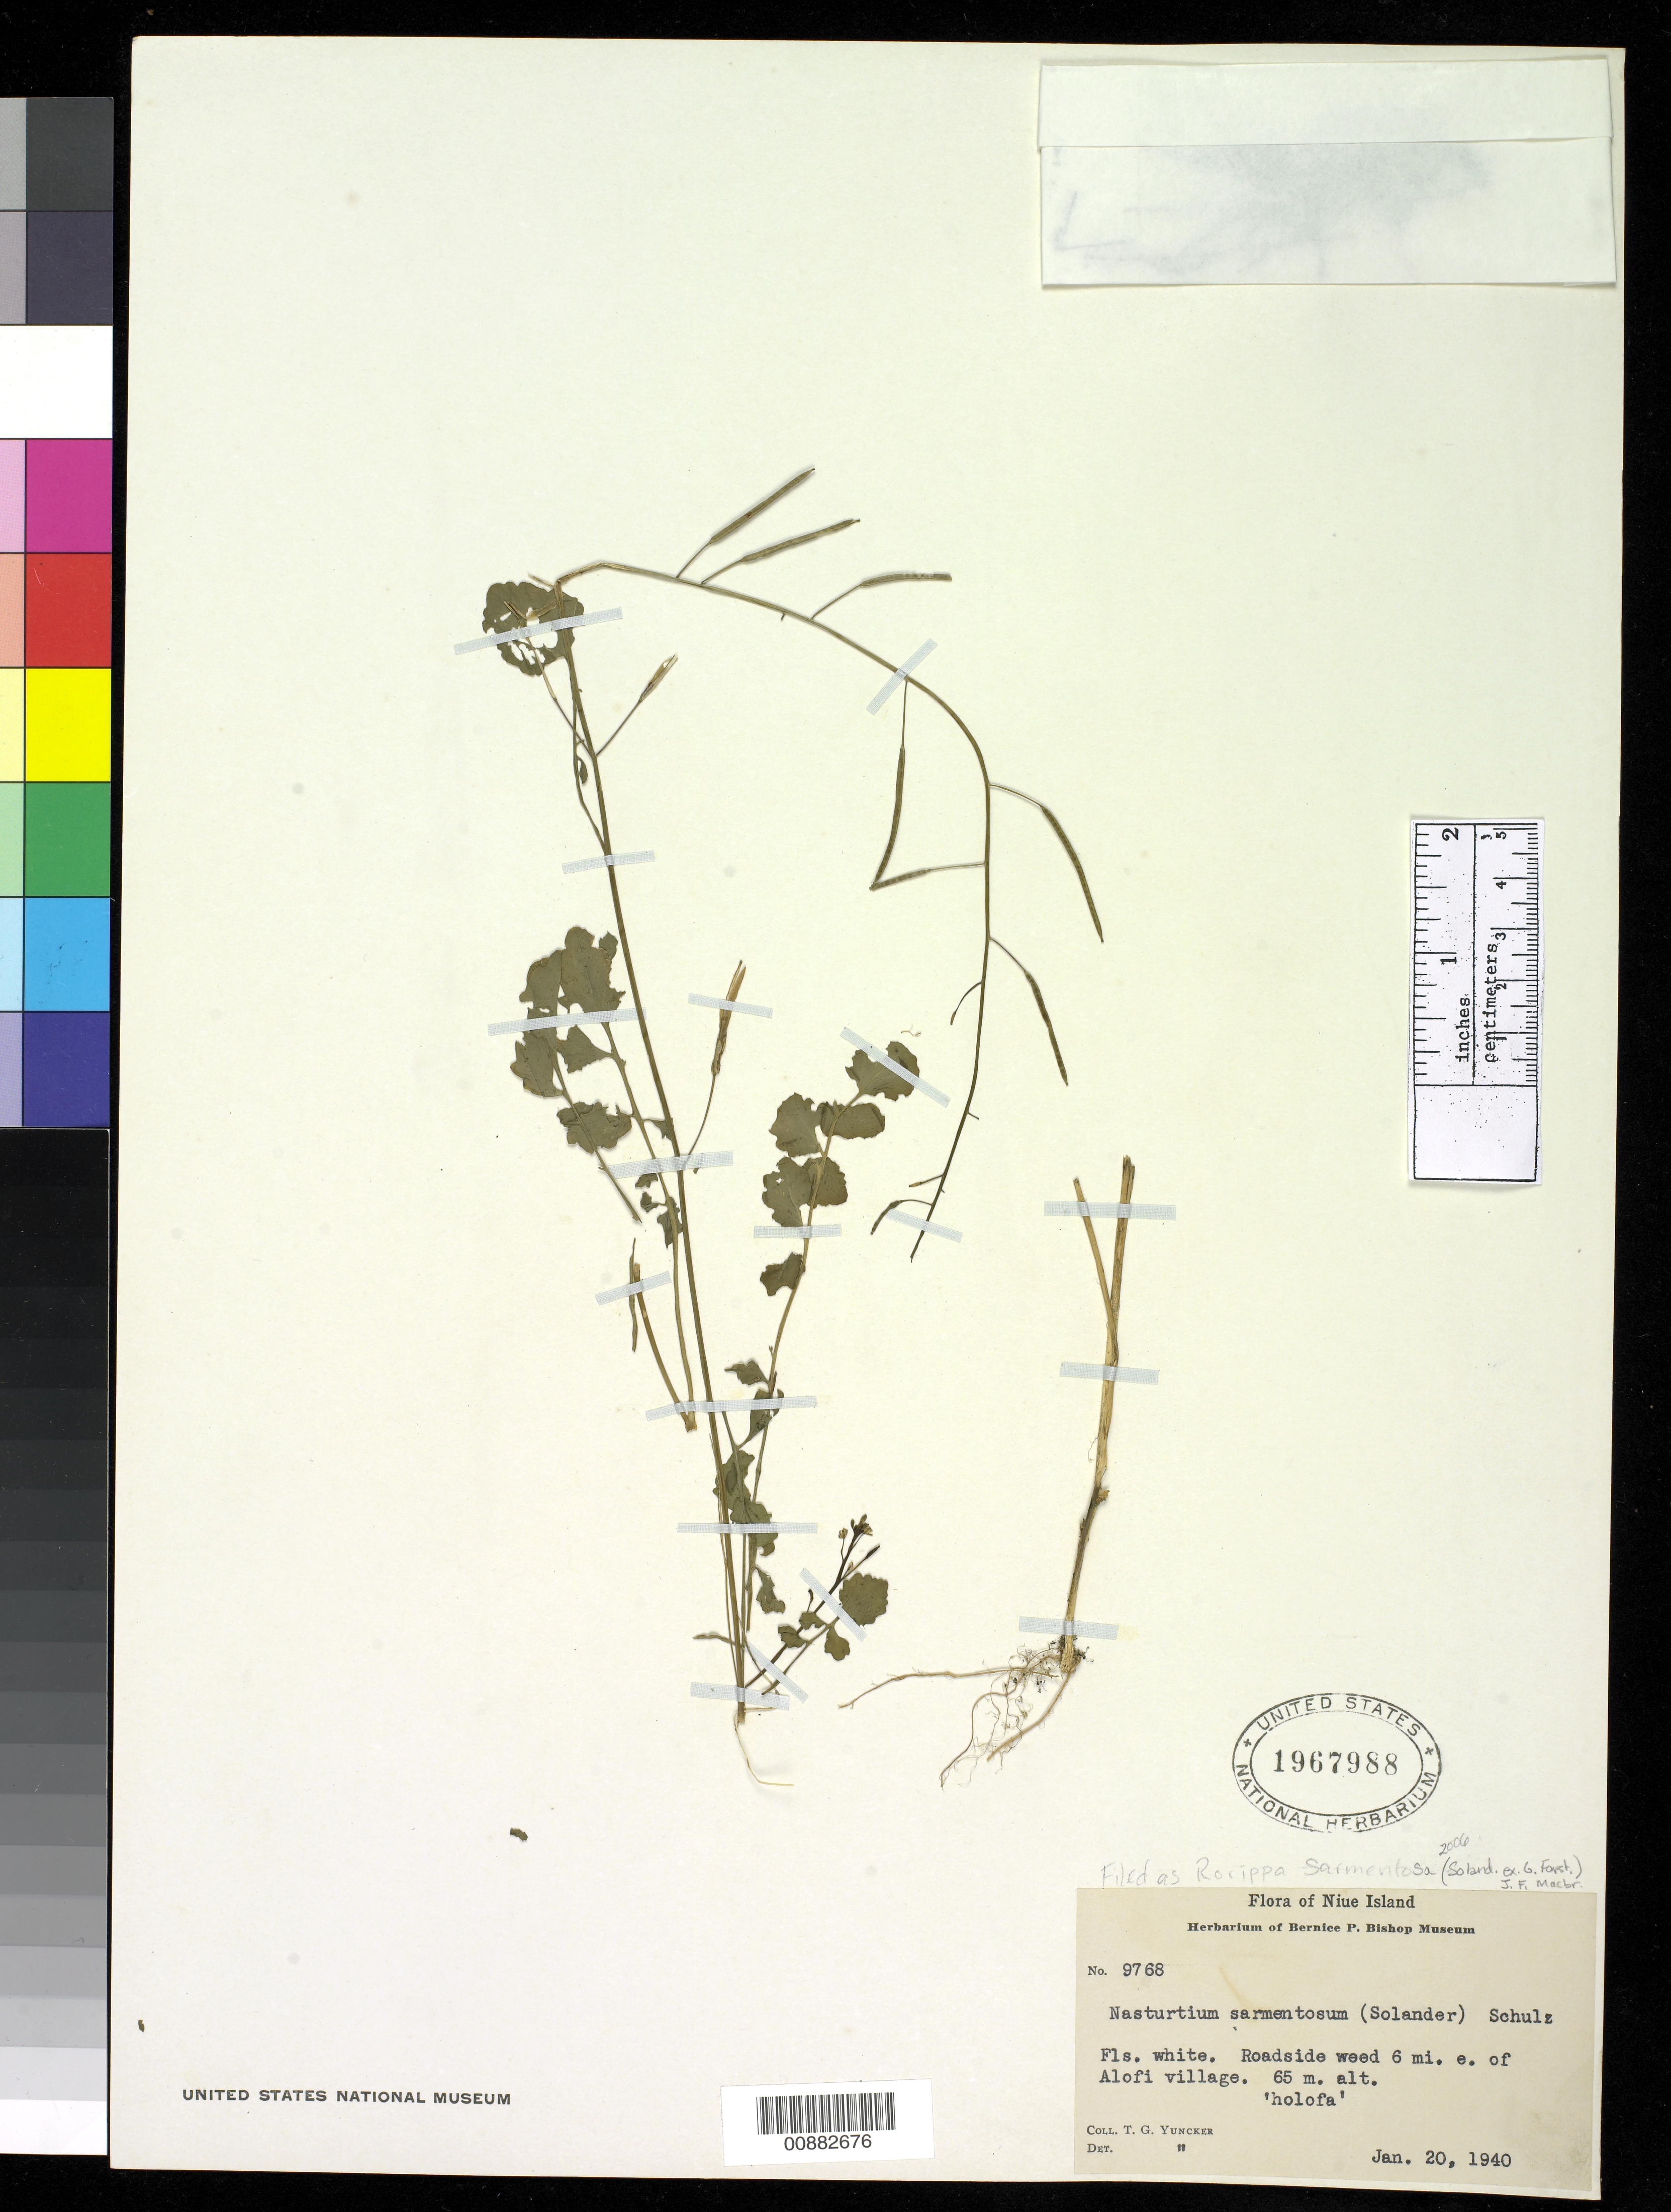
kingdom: Plantae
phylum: Tracheophyta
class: Magnoliopsida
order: Brassicales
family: Brassicaceae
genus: Rorippa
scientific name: Rorippa sarmentosa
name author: (Sol. ex G. Forst.) J.F. Macbr.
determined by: Strong, M. T., (US), Smithsonian Institution - National Museum of Natural History (UNITED STATES)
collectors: T. G. Yuncker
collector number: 9768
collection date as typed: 20 Jan 1940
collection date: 1940-01-20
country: Niue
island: Niue I.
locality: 6 mi. e. of Alofi village.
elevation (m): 65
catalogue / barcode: US 1967988